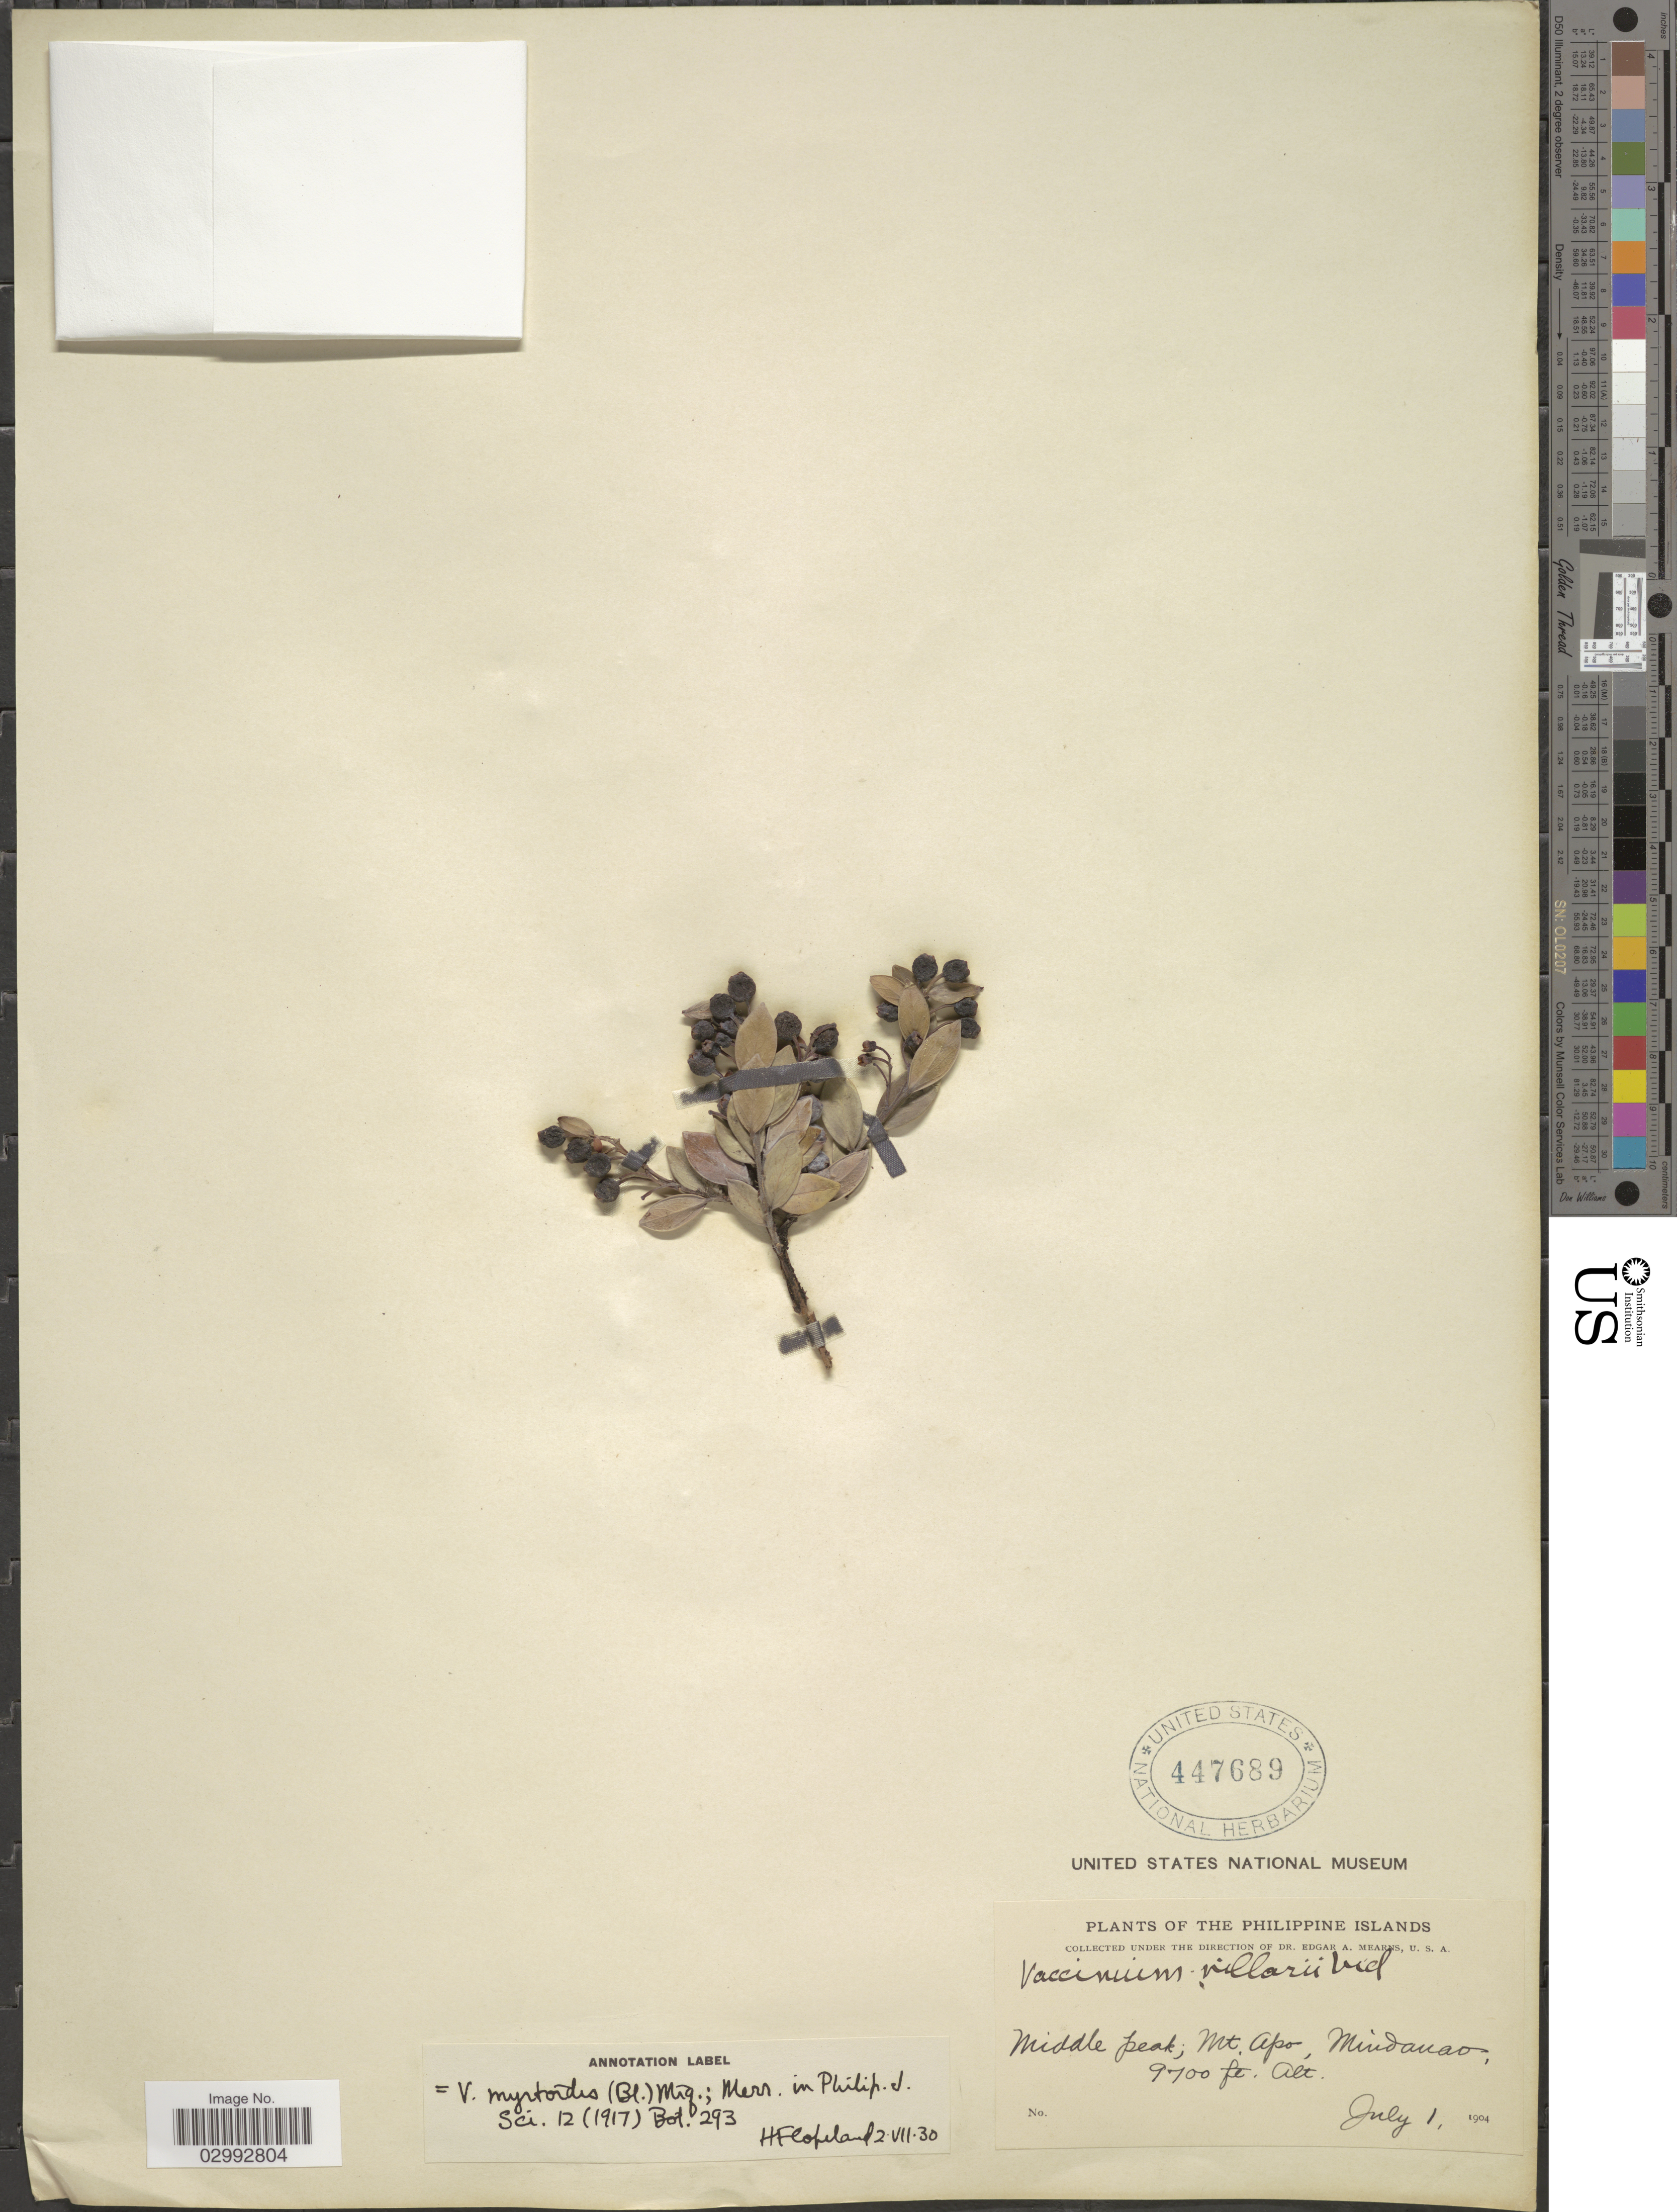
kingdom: Plantae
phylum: Tracheophyta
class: Magnoliopsida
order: Ericales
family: Ericaceae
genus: Vaccinium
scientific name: Vaccinium myrtoides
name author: Miq.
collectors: E. A. Mearns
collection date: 1904-07-01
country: Philippines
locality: Middle peak; Mt. Apo, Mindanao.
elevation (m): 2957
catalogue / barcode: US 447689